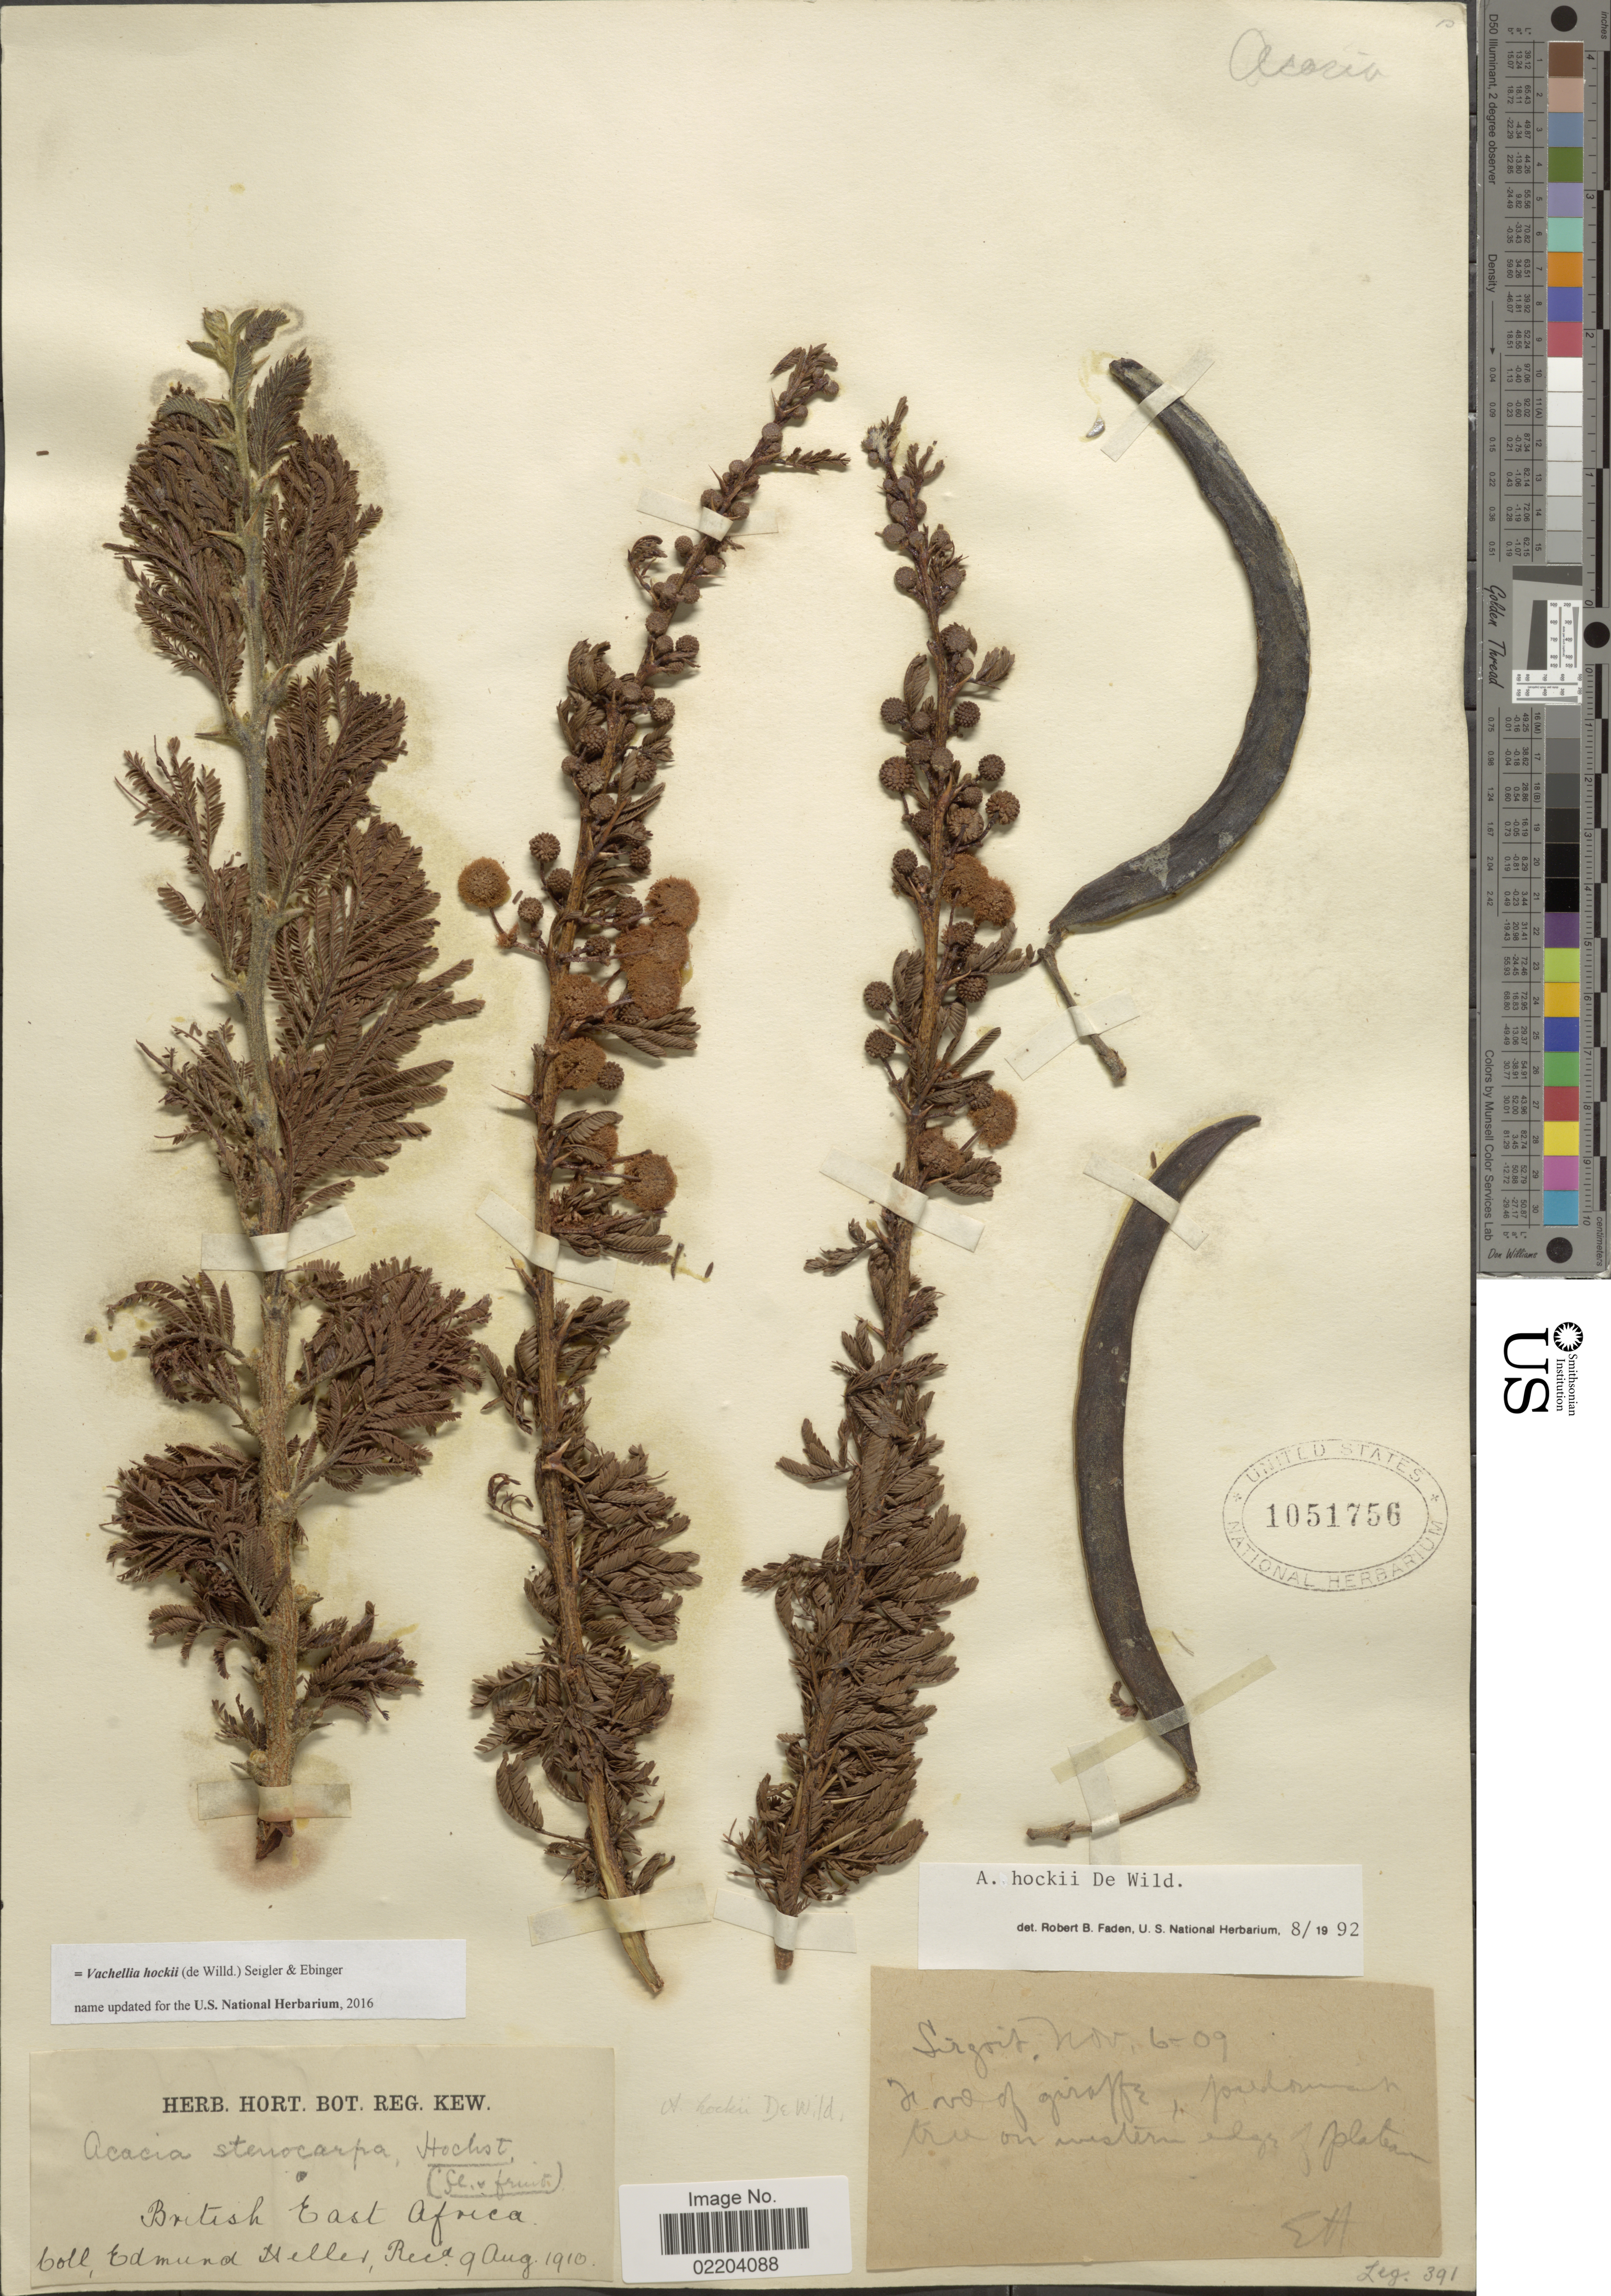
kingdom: Plantae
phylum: Tracheophyta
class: Magnoliopsida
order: Fabales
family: Fabaceae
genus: Vachellia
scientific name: Vachellia hockii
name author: (De Wild.) Seigler & Ebinger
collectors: E. Heller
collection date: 1910-08-09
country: Kenya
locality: British East Africa, Sirgoit [interpreted]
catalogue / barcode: US 1051756